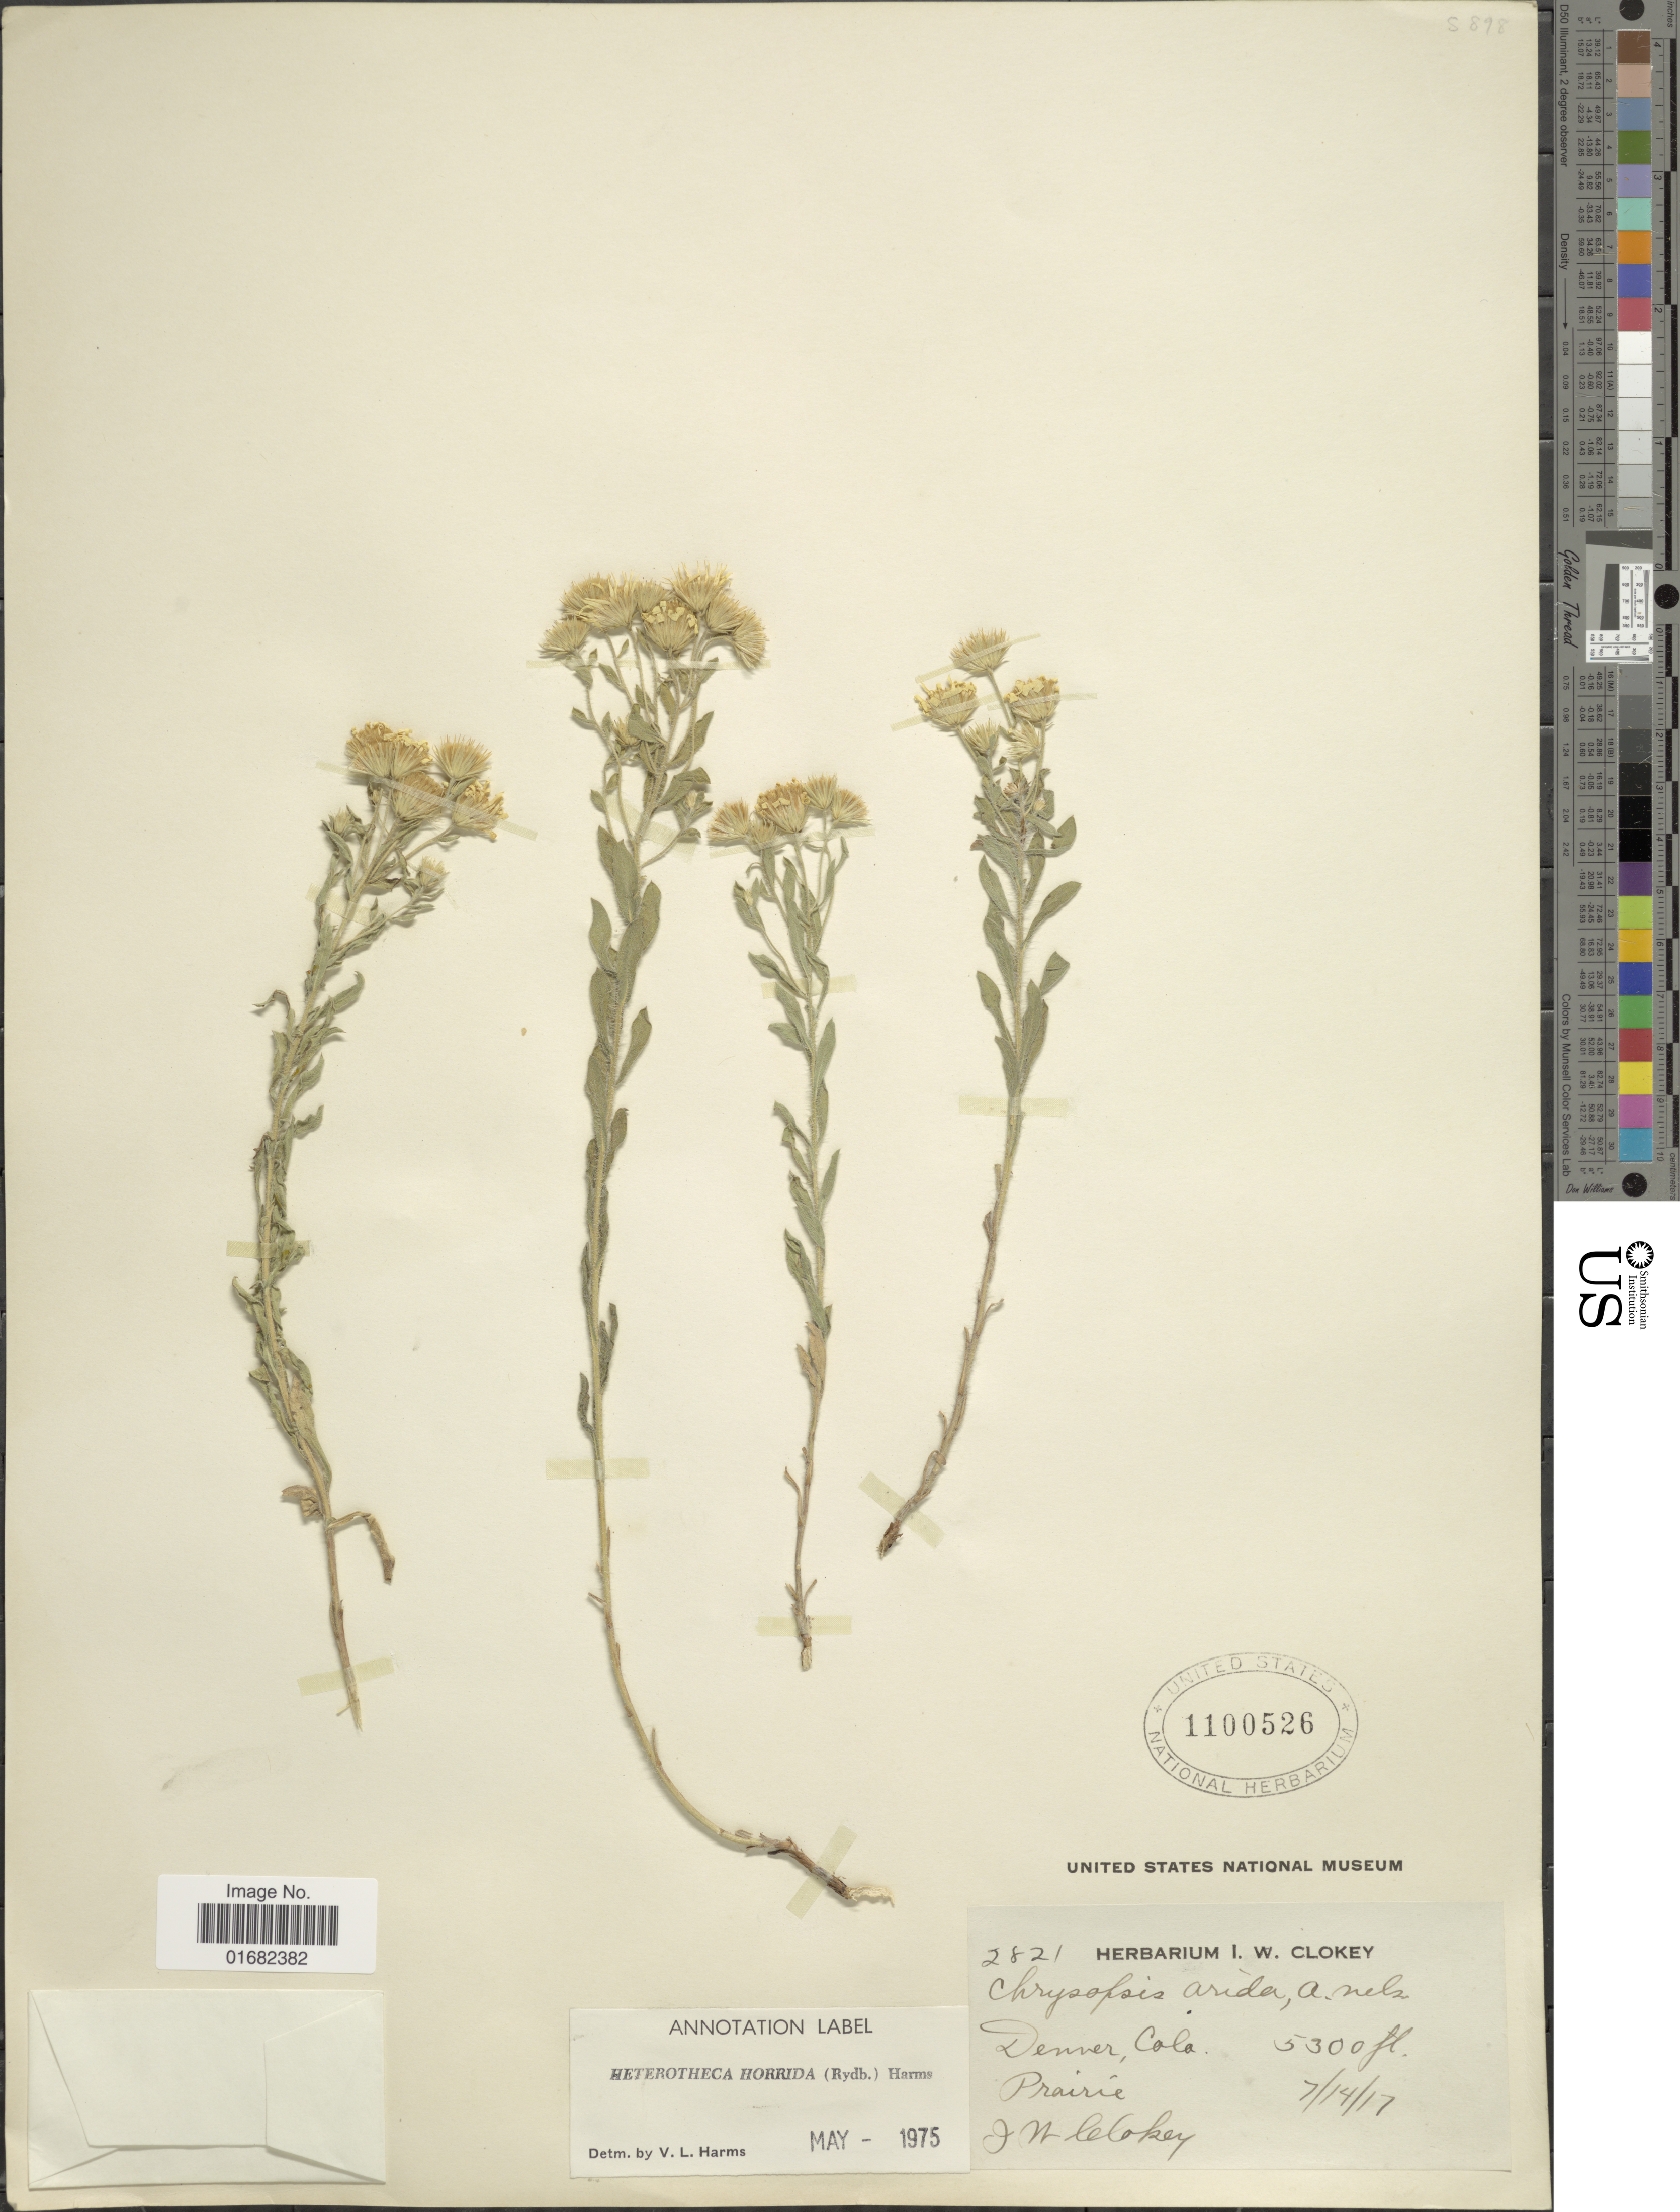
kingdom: Plantae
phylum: Tracheophyta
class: Magnoliopsida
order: Asterales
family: Asteraceae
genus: Heterotheca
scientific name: Heterotheca horrida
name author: (Rydb.) V.L. Harms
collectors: I. W. Clokey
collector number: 2821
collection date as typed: Transcribed d/m/y: 14/7/17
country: United States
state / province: Colorado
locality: Dener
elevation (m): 1615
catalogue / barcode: US 1100526